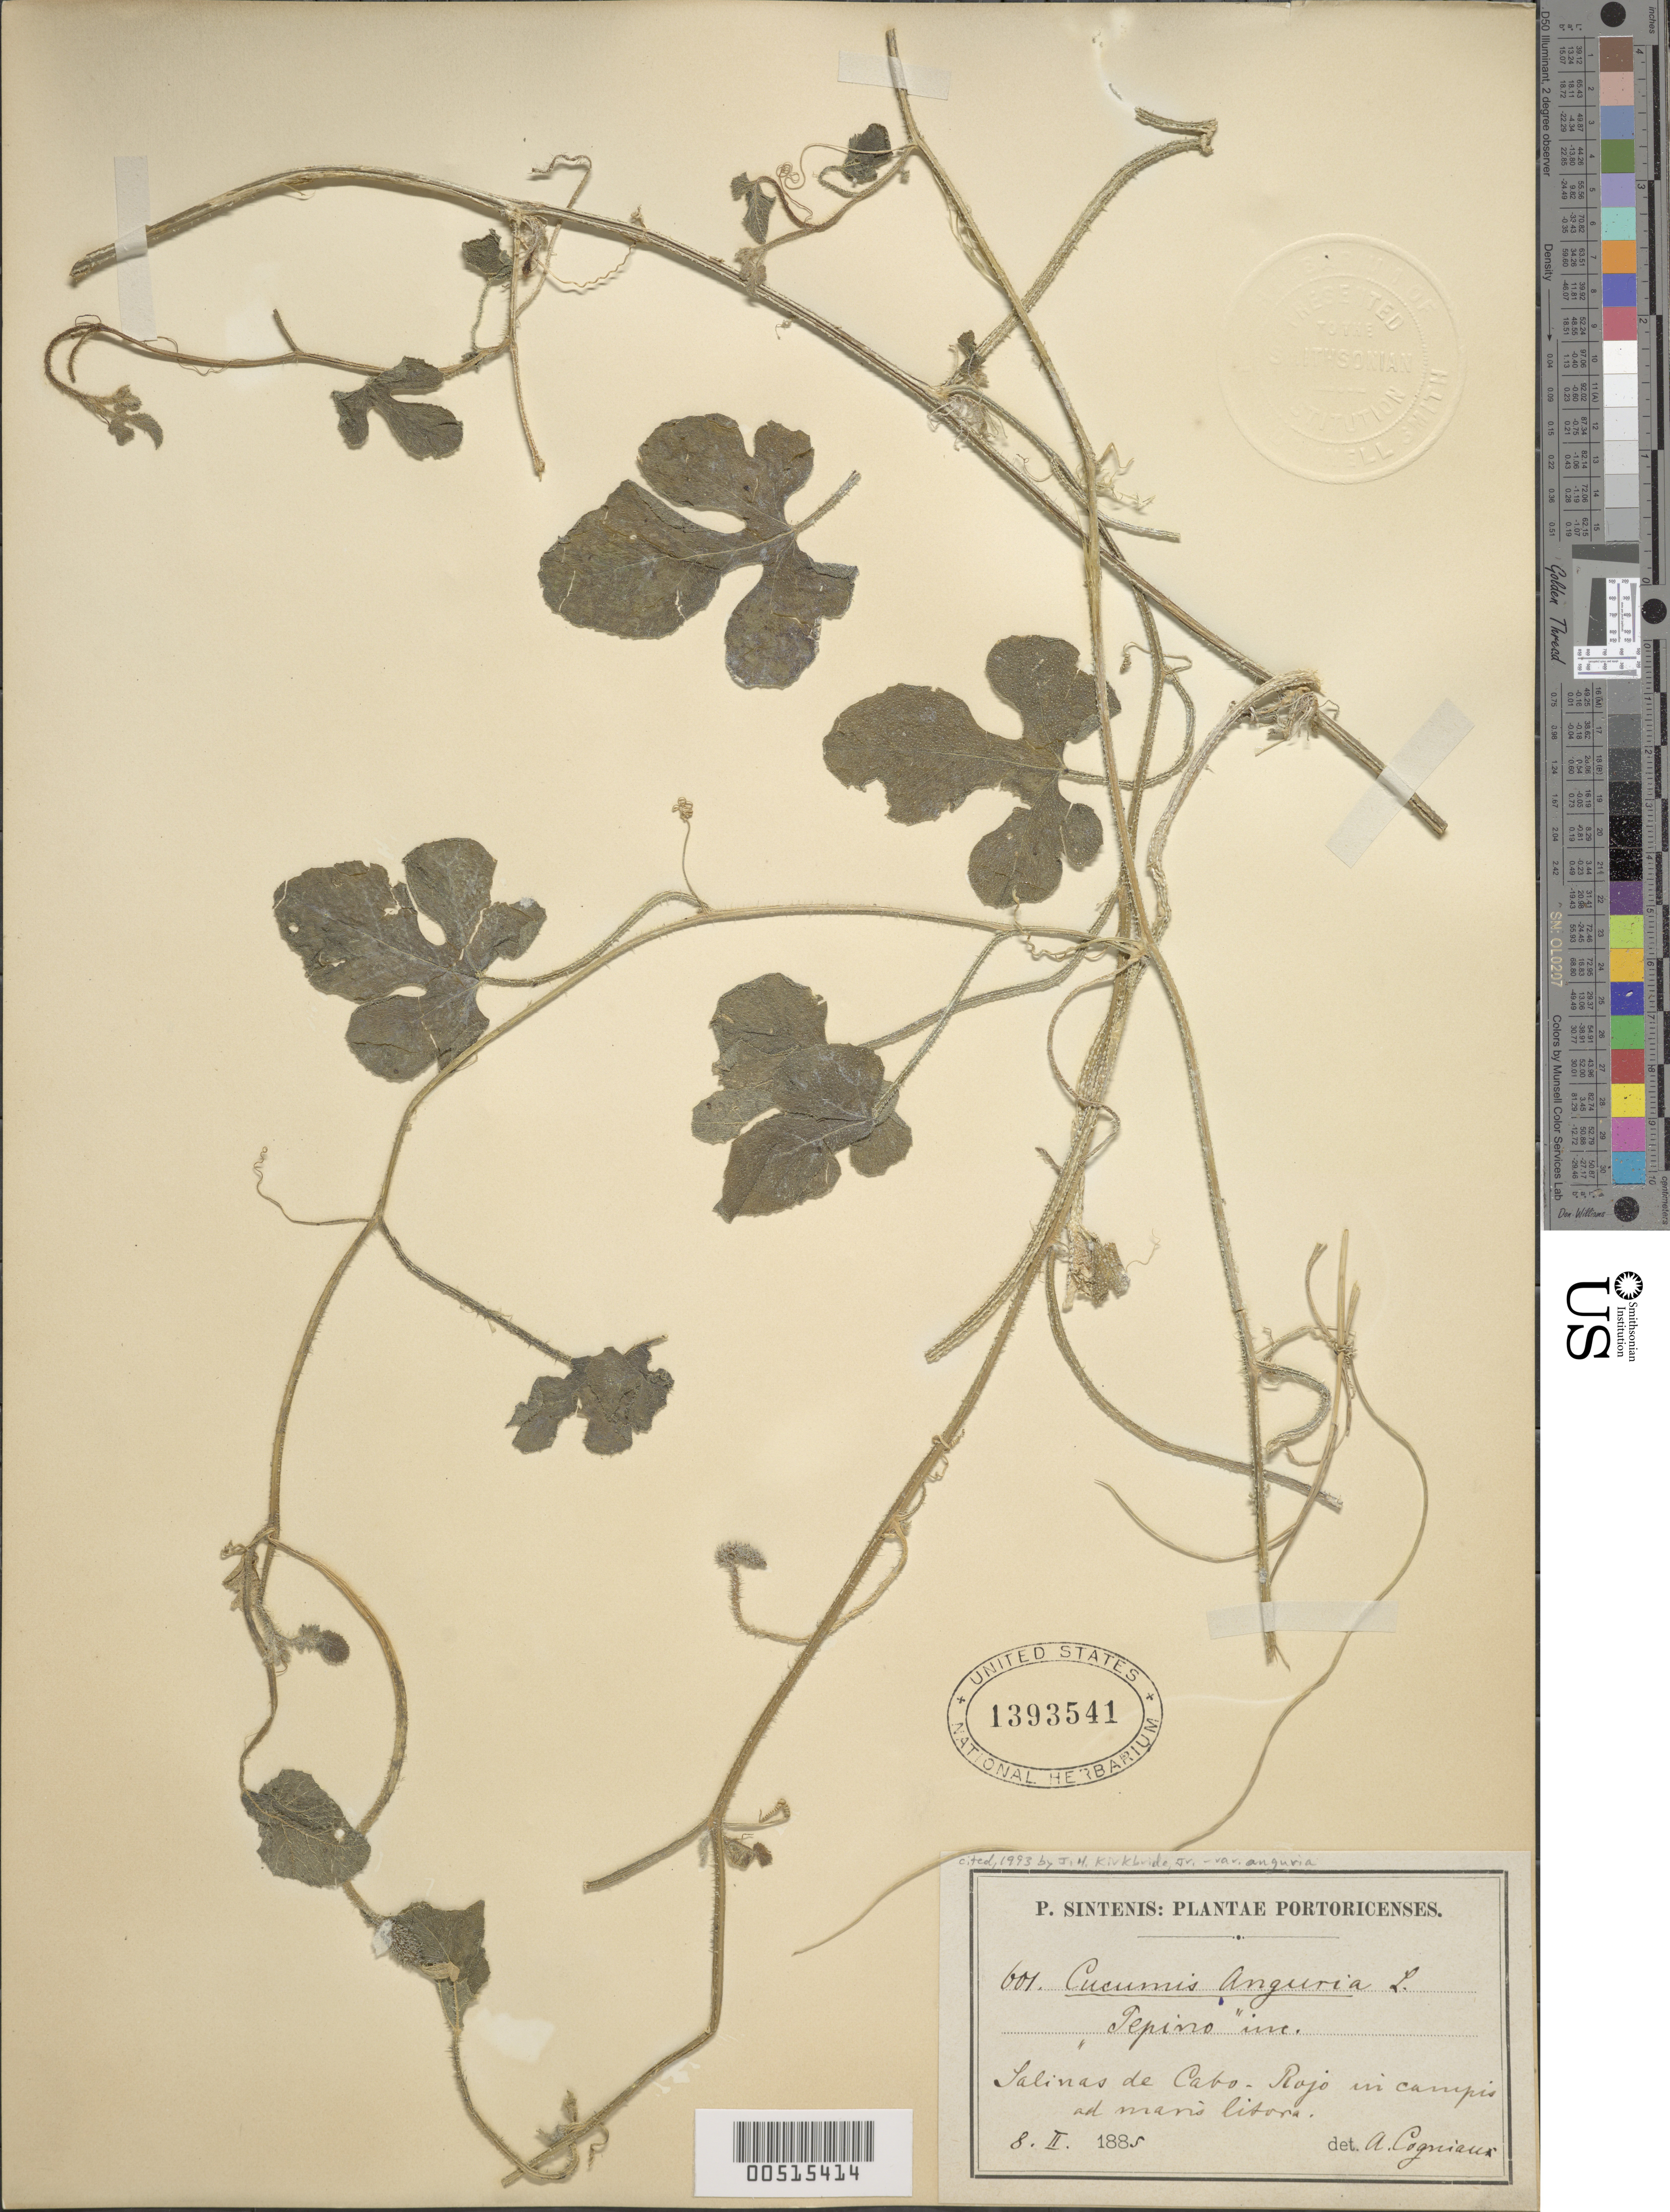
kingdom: Plantae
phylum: Tracheophyta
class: Magnoliopsida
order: Cucurbitales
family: Cucurbitaceae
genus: Cucumis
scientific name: Cucumis anguria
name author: L.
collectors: P. Sintenis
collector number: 601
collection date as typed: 08 Feb 1885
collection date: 1885-02-08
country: Puerto Rico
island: Greater Antilles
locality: Salinas de Cabo Rojo. In campis ad manis litora.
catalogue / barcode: US 1393541